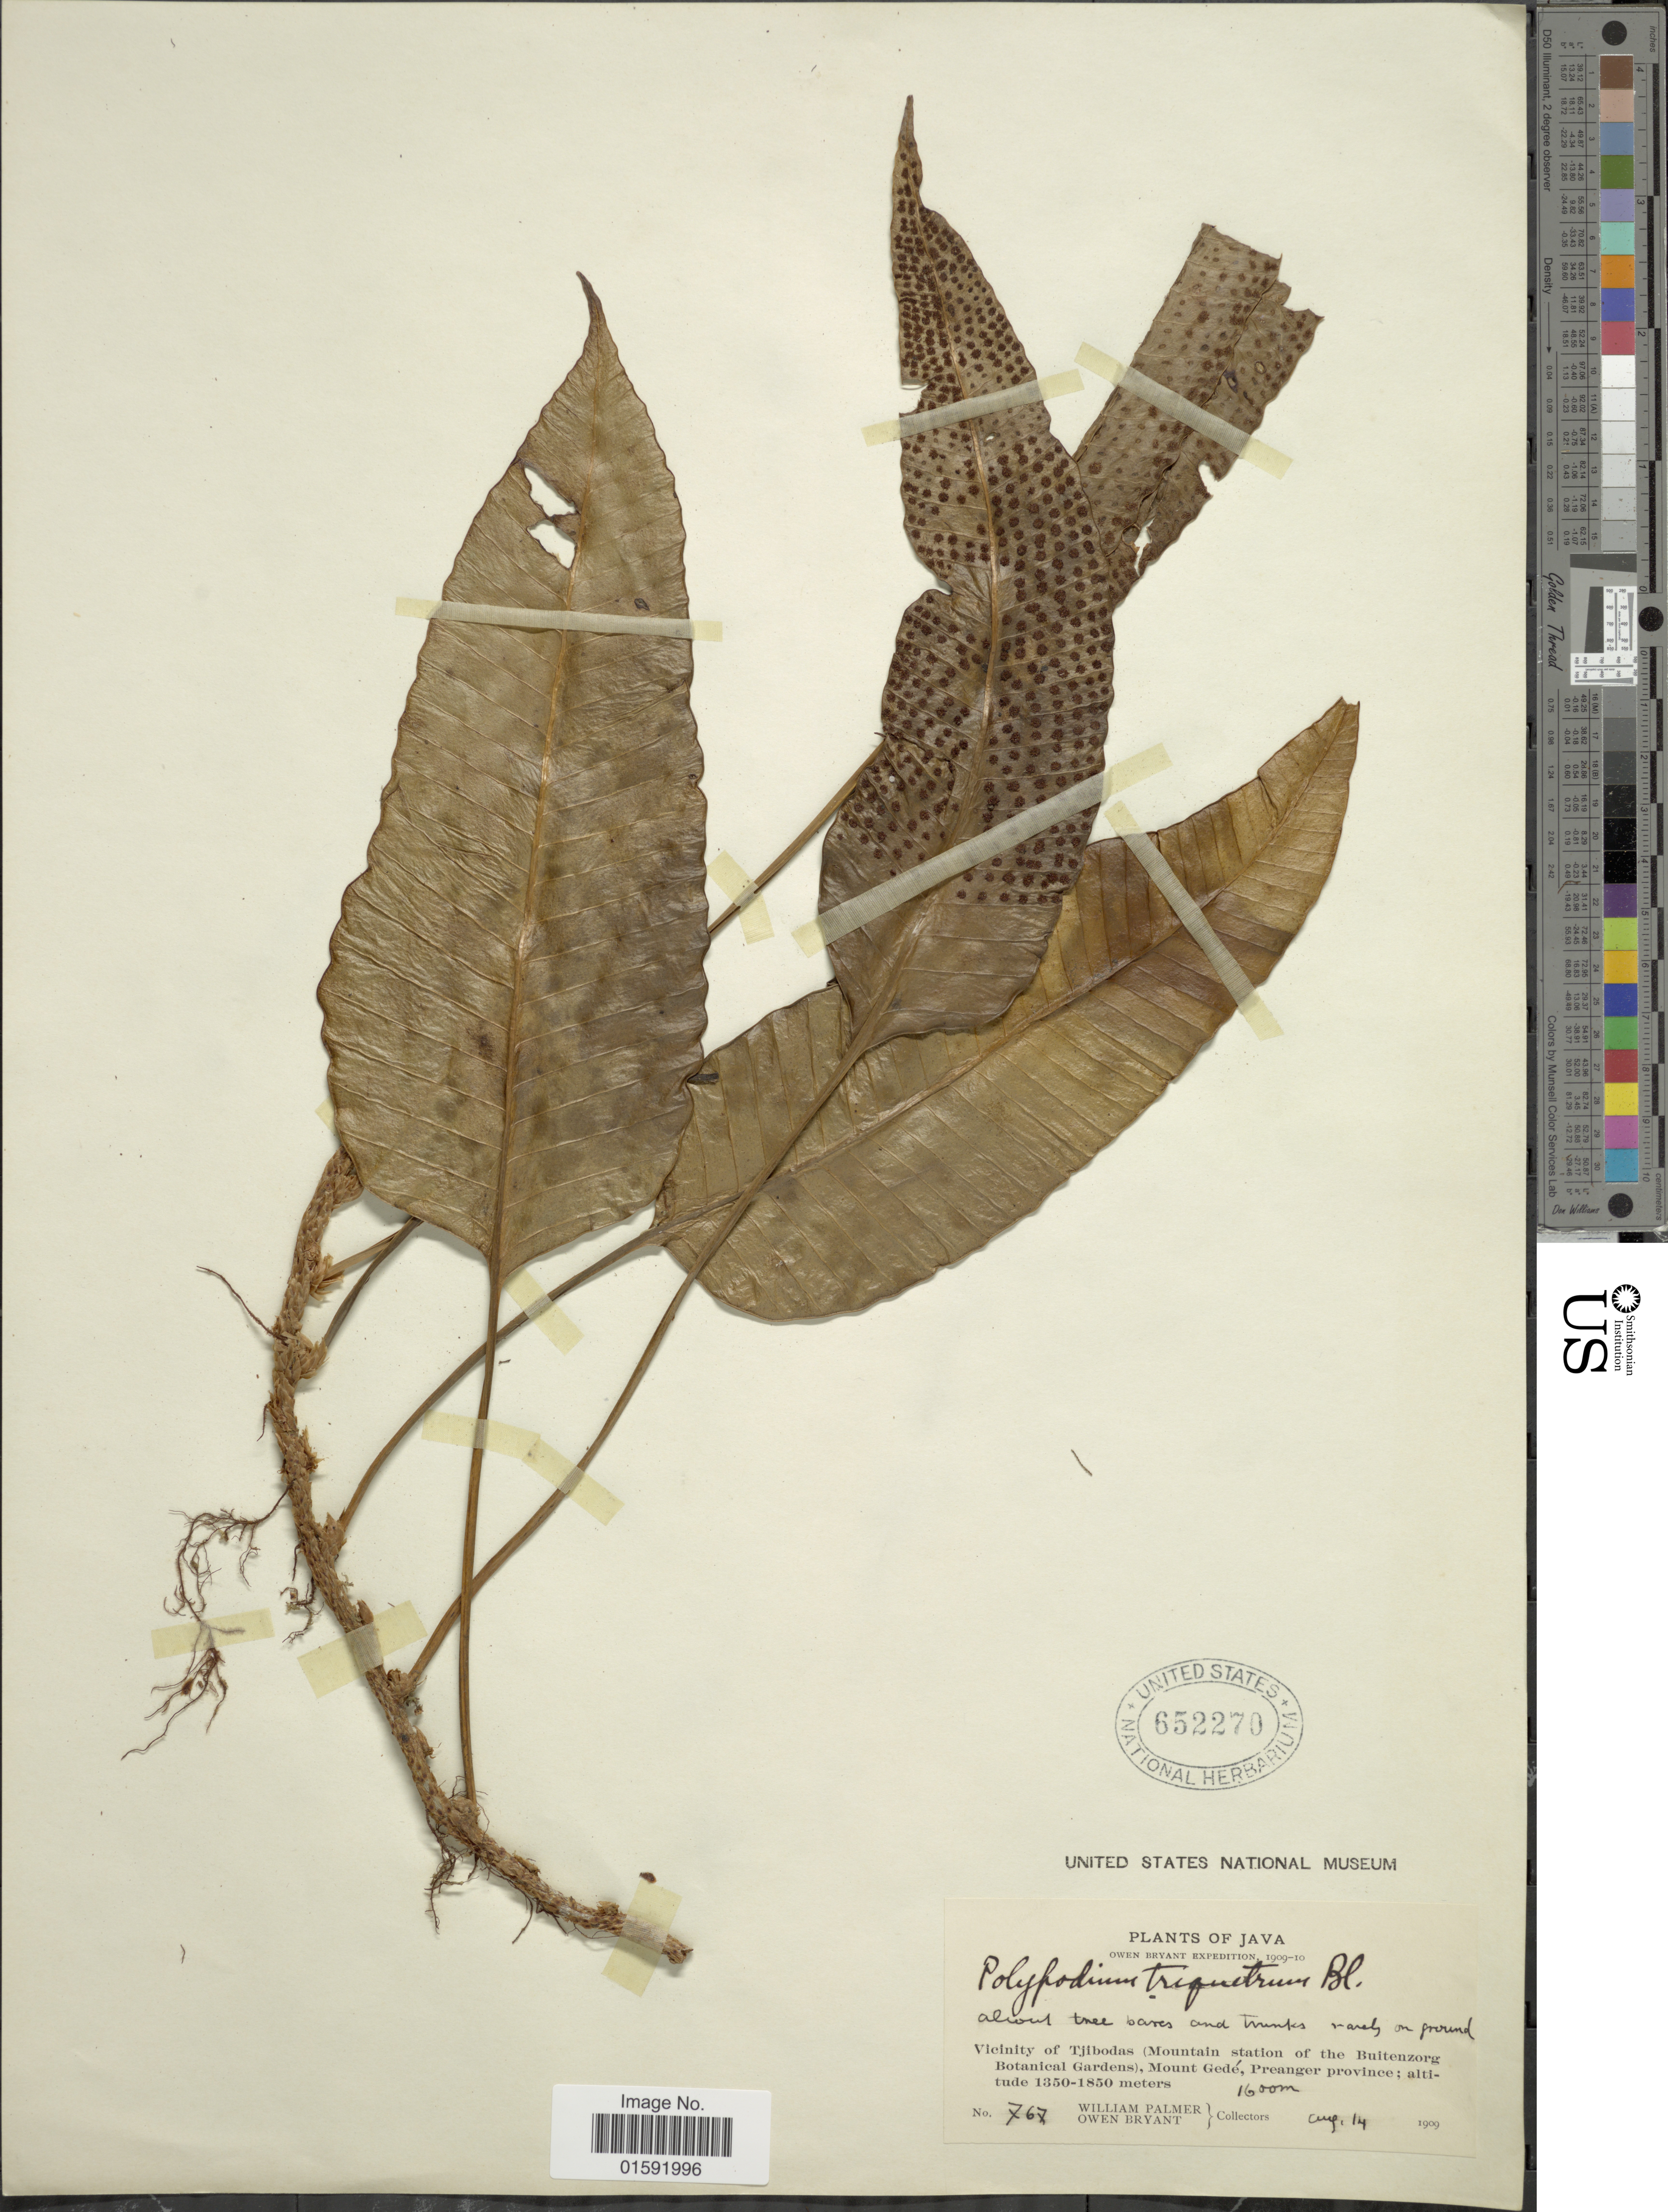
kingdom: Plantae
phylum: Tracheophyta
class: Polypodiopsida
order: Polypodiales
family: Polypodiaceae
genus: Selliguea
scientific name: Selliguea triquetra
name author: (Blume) Ching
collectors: W. Palmer & O. Bryant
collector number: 767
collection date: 1909-08-14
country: Indonesia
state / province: Java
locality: Vicinity of Tjibodas (Mountain station of the Buitenzorg Botanical Gardens), Mount Gedé, Preanger Province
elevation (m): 1600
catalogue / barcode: US 652270